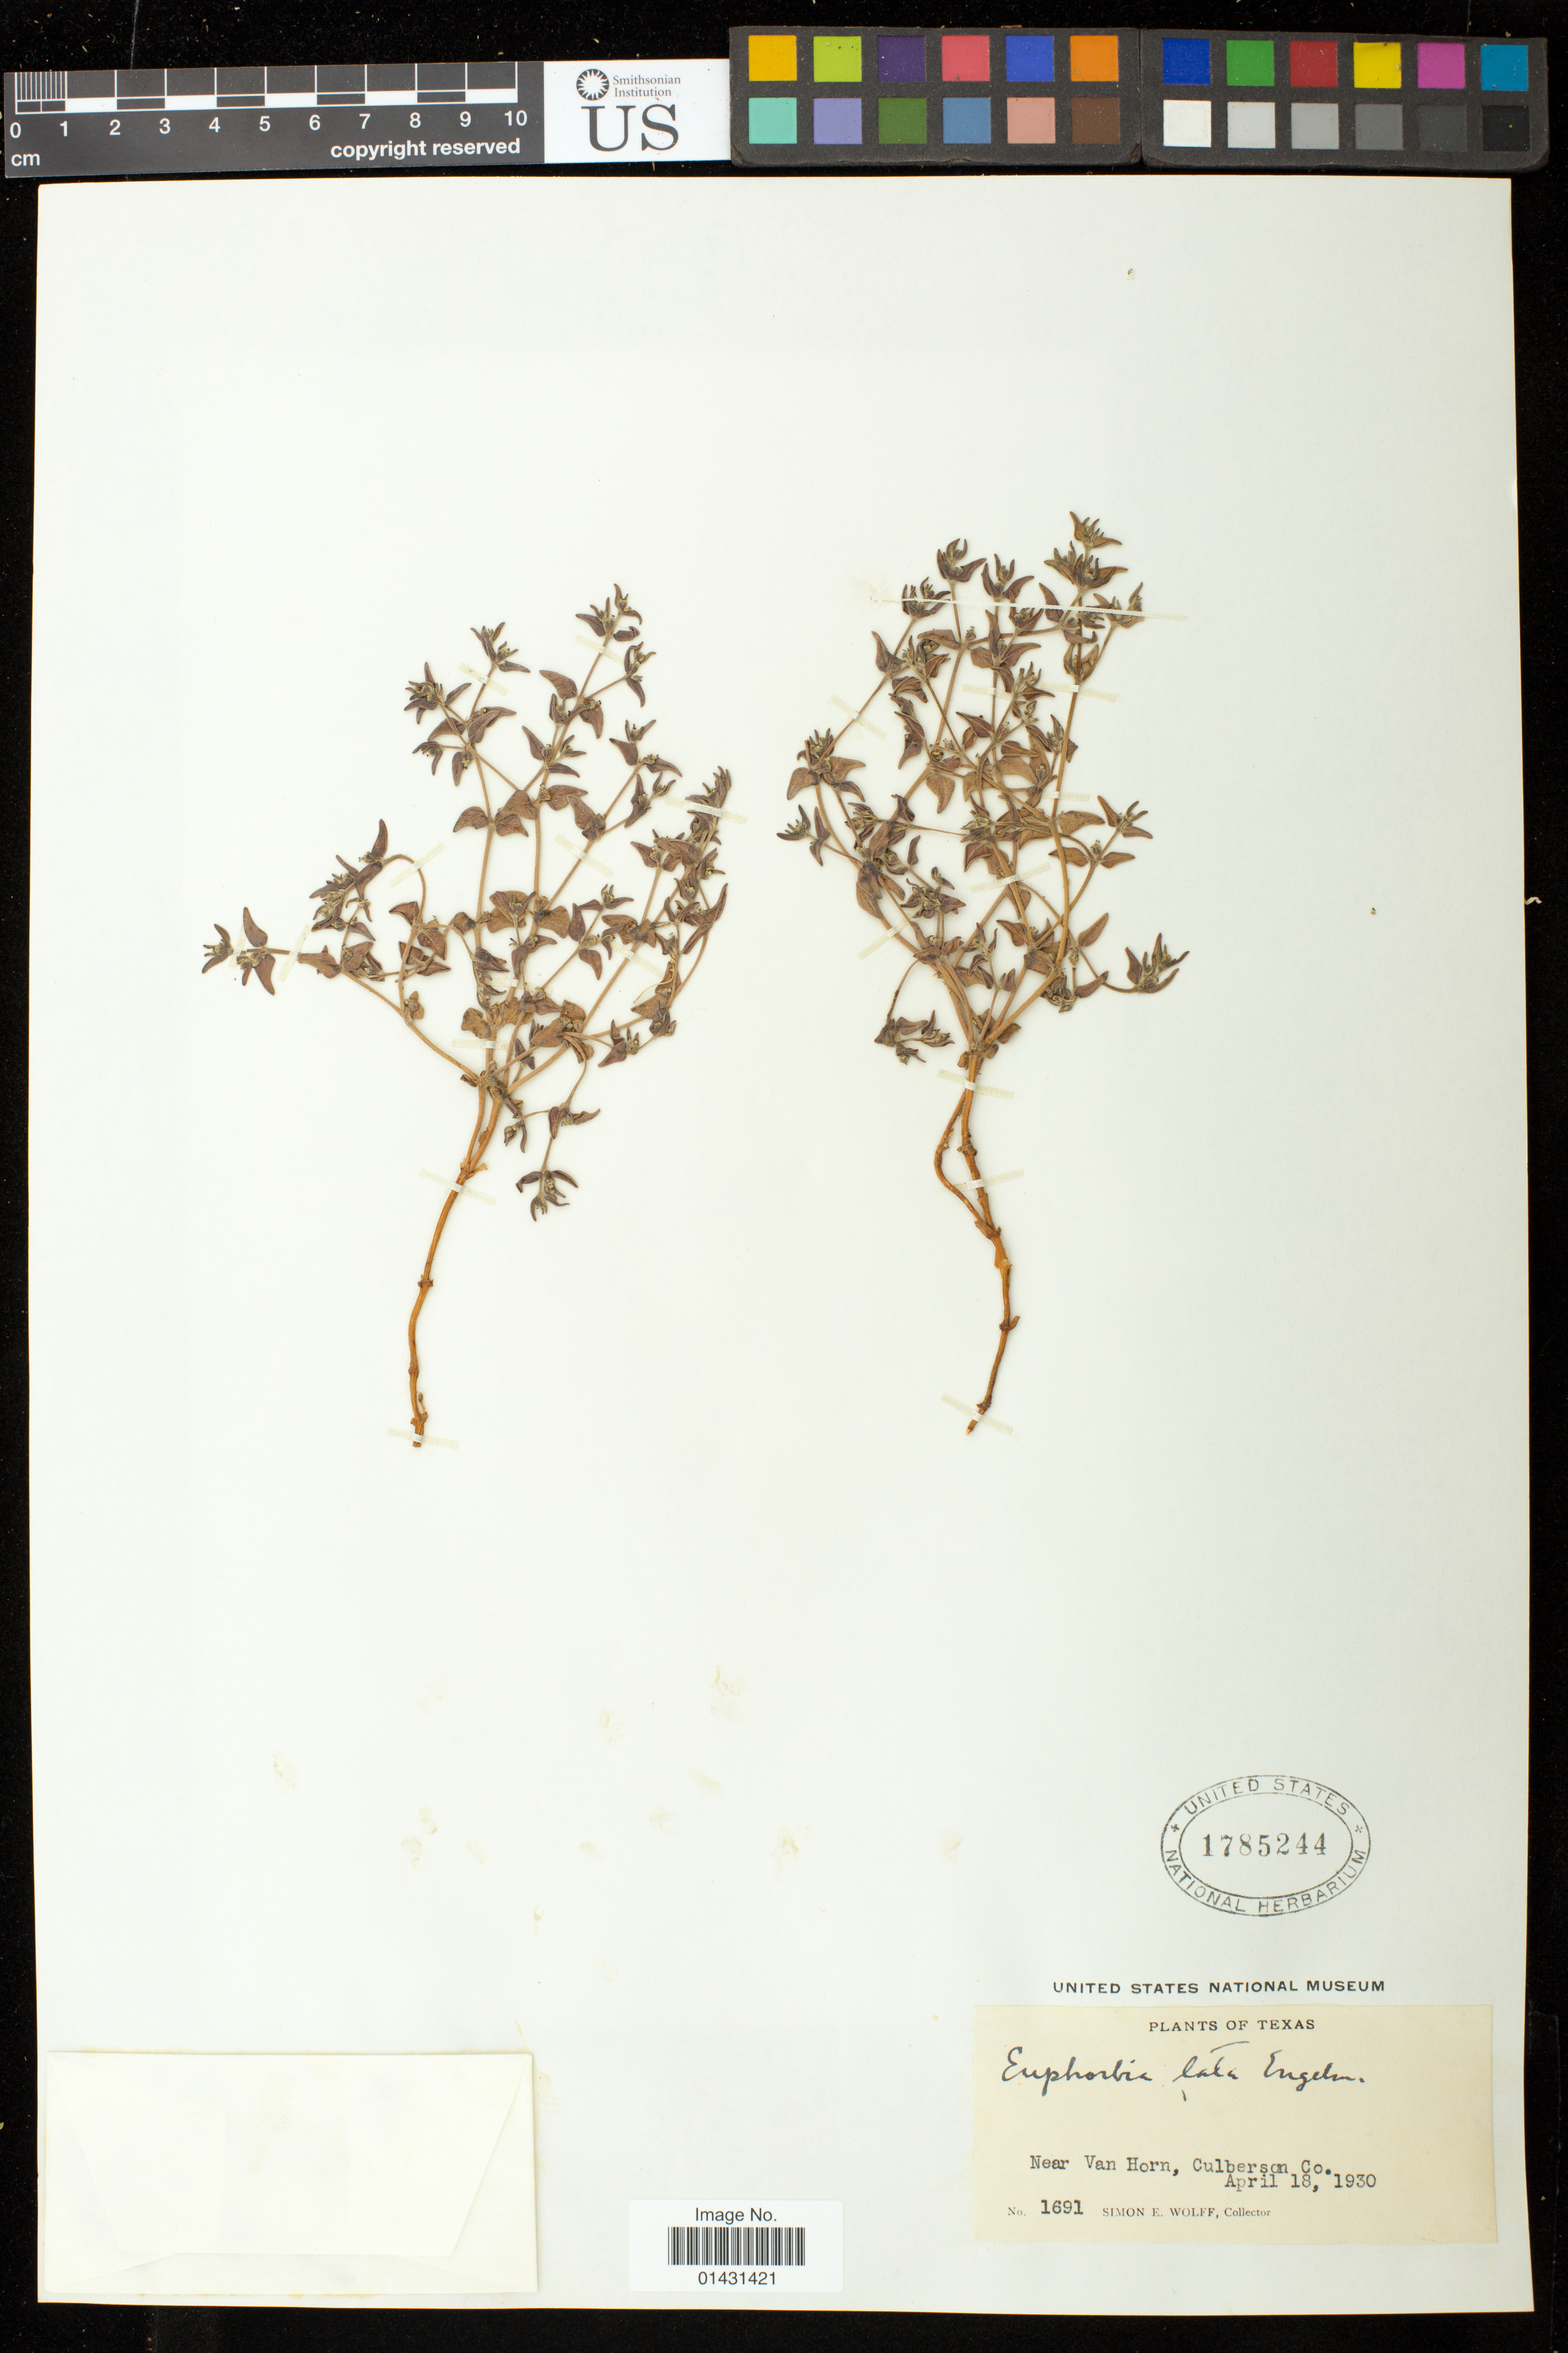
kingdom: Plantae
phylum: Tracheophyta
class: Magnoliopsida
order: Malpighiales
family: Euphorbiaceae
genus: Euphorbia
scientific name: Euphorbia laxa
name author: Drake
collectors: S. E. Wolff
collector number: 1691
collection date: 1930-04-18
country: United States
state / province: Texas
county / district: Culberson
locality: Near Van Horn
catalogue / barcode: US 1785244